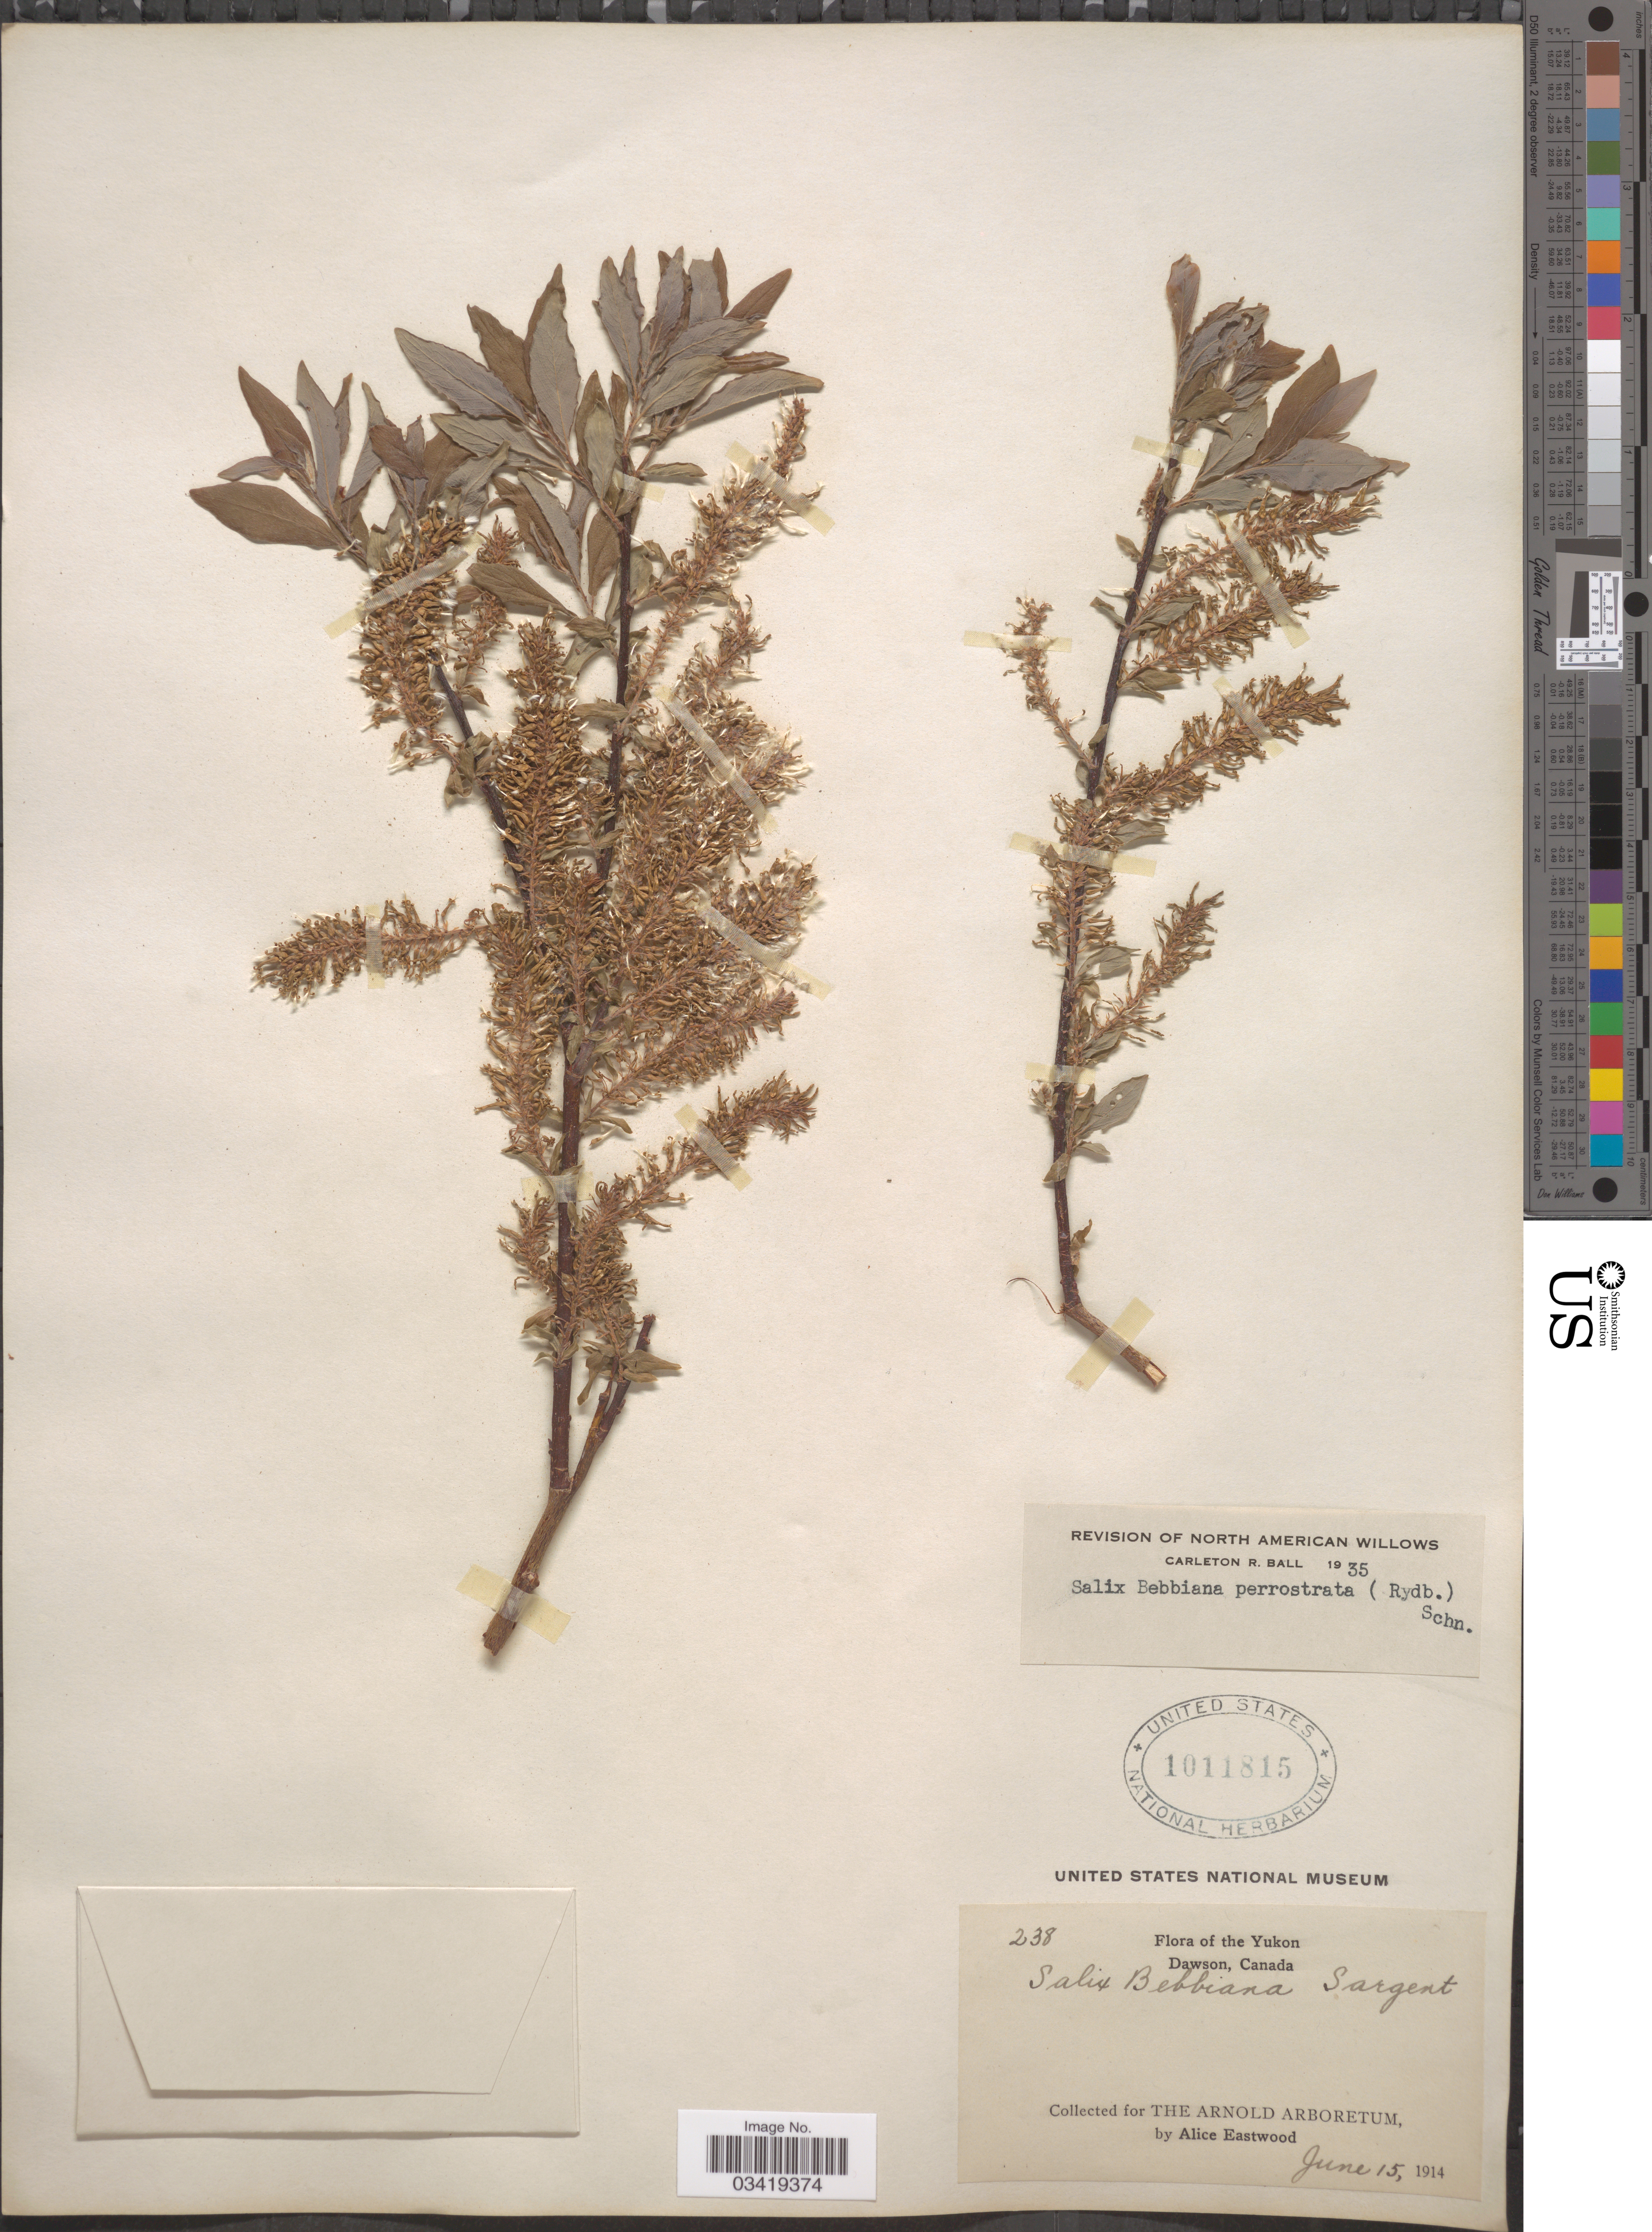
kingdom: Plantae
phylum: Tracheophyta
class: Magnoliopsida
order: Malpighiales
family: Salicaceae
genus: Salix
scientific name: Salix bebbiana var. perrostrata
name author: Sarg.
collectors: A. Eastwood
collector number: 238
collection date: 1914-06-15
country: Canada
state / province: Yukon Territory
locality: Yukon. Dawson.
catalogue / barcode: US 1011815